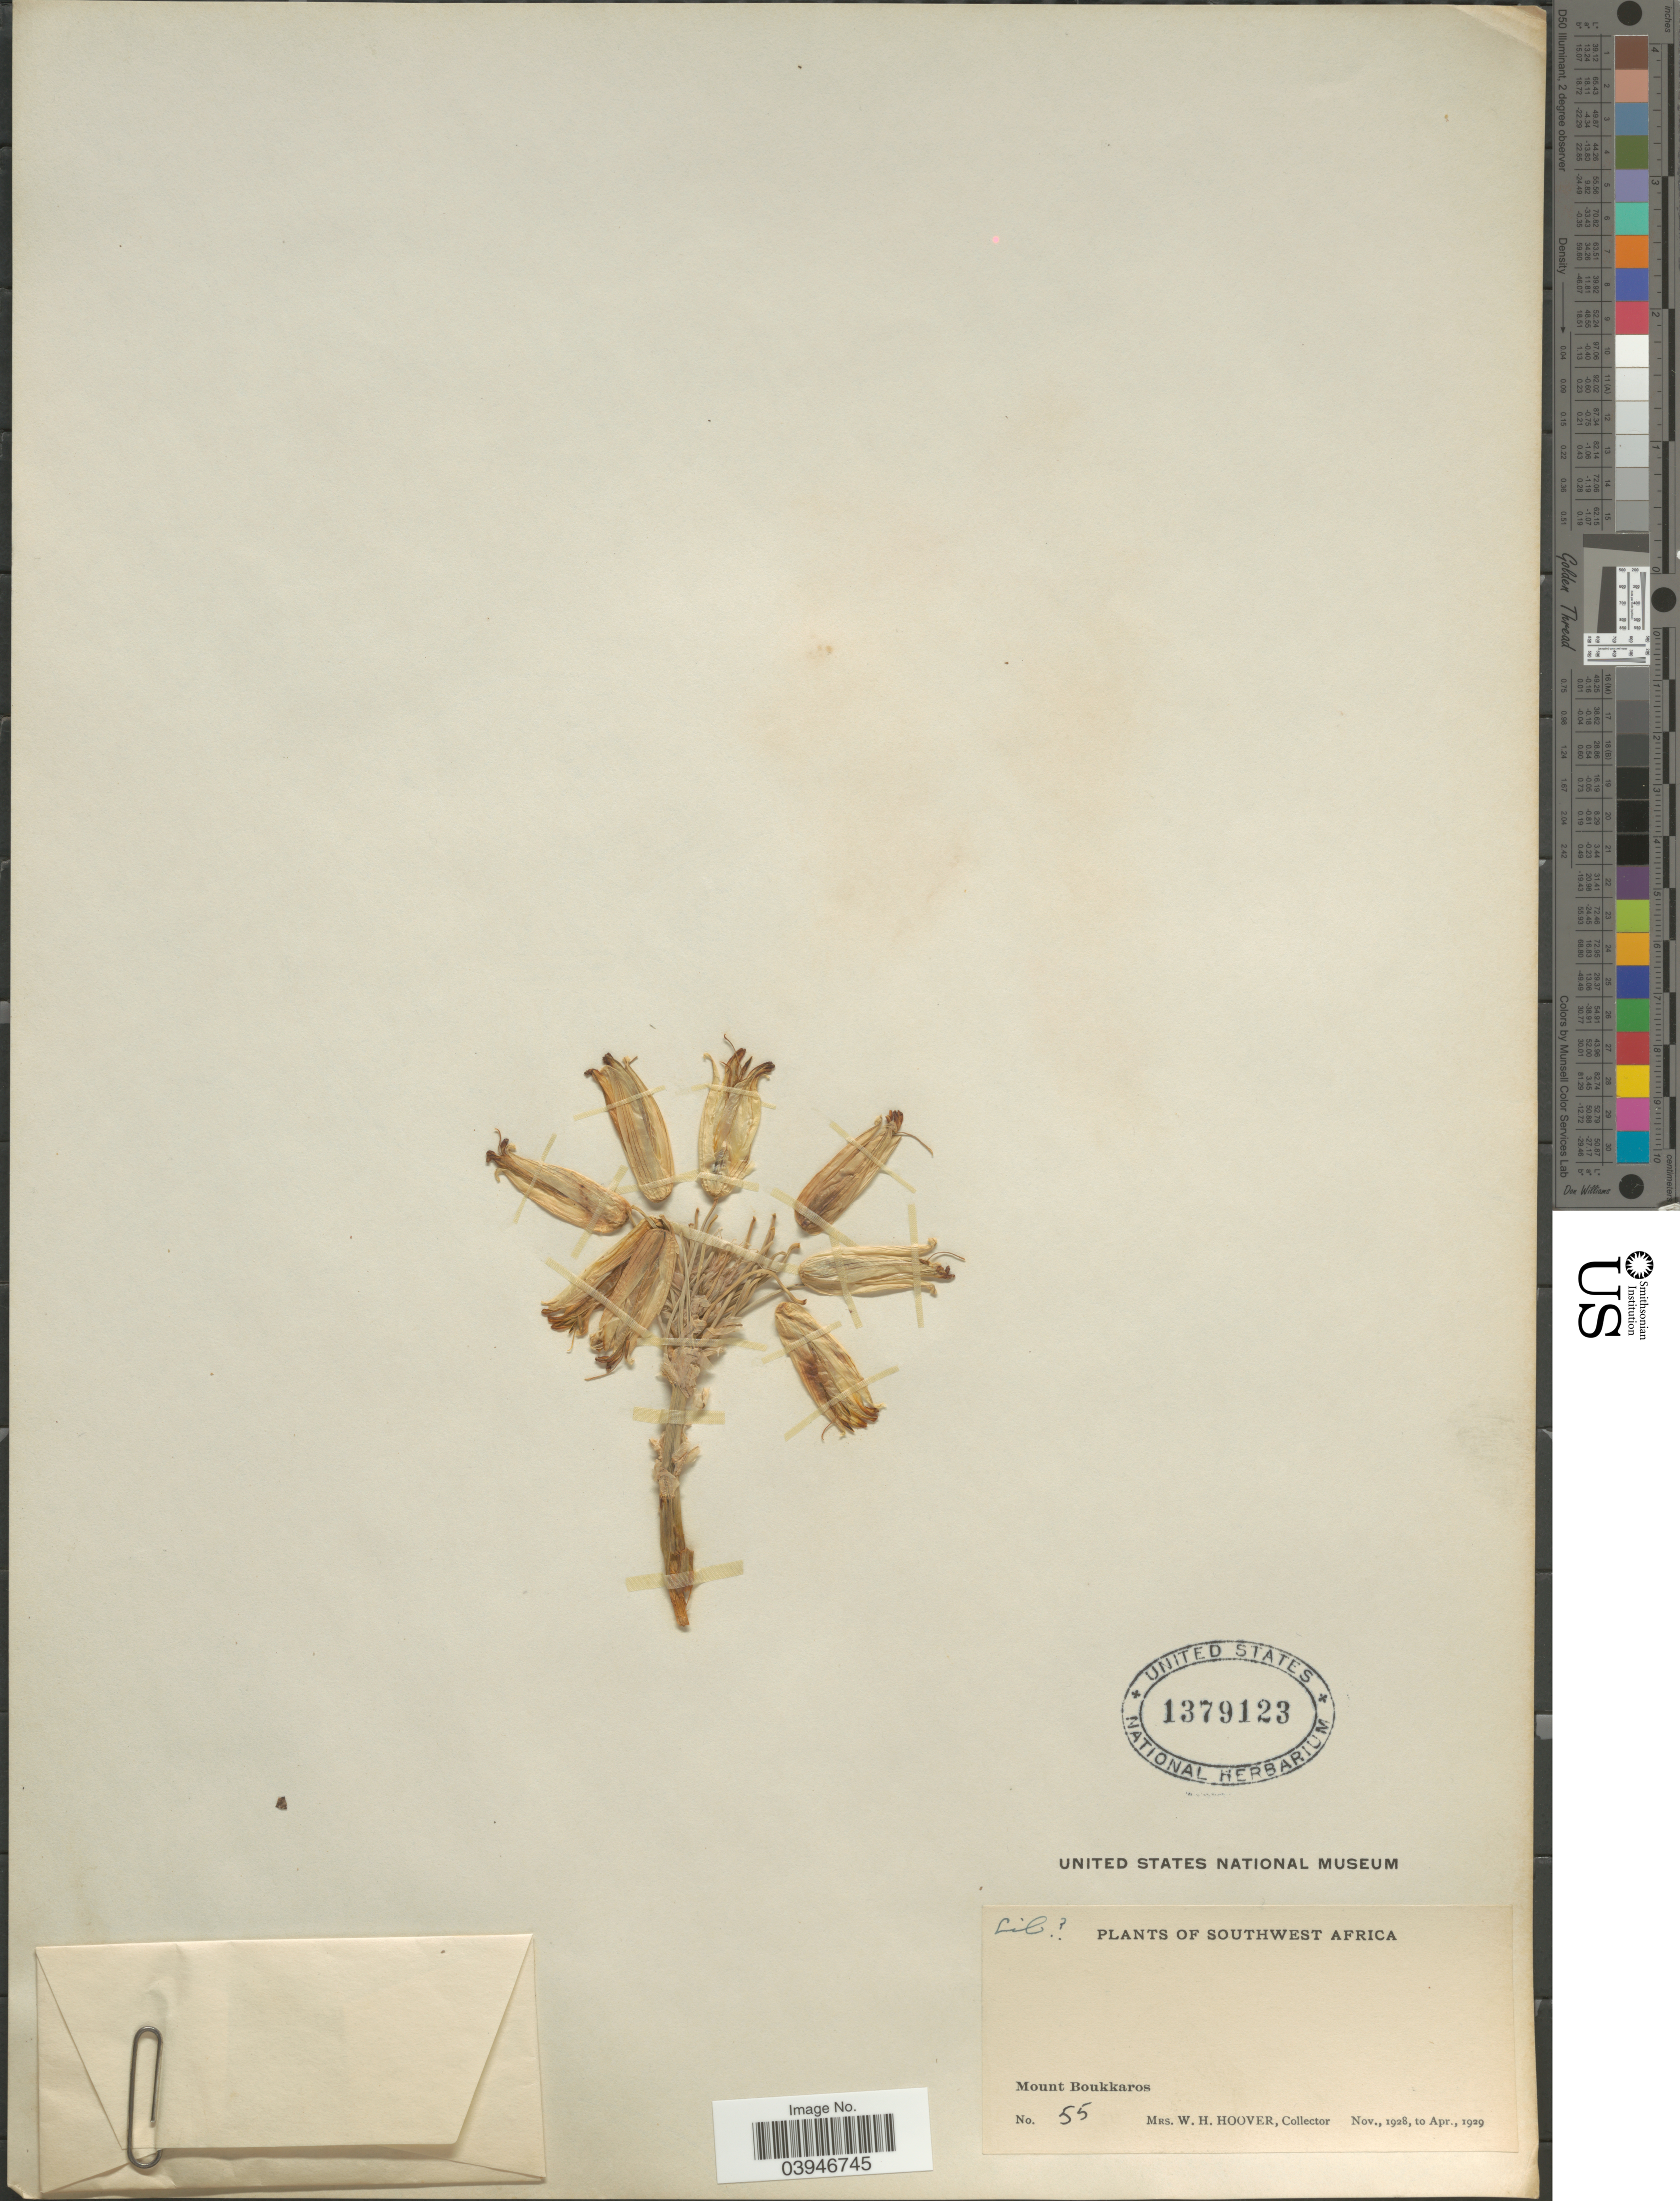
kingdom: Plantae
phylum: Tracheophyta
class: Liliopsida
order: Liliales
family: Liliaceae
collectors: W. H. Hoover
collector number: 55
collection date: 1928-11/1929-04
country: Namibia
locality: Southwest Africa. Mount Boukkaros.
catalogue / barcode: US 1379123